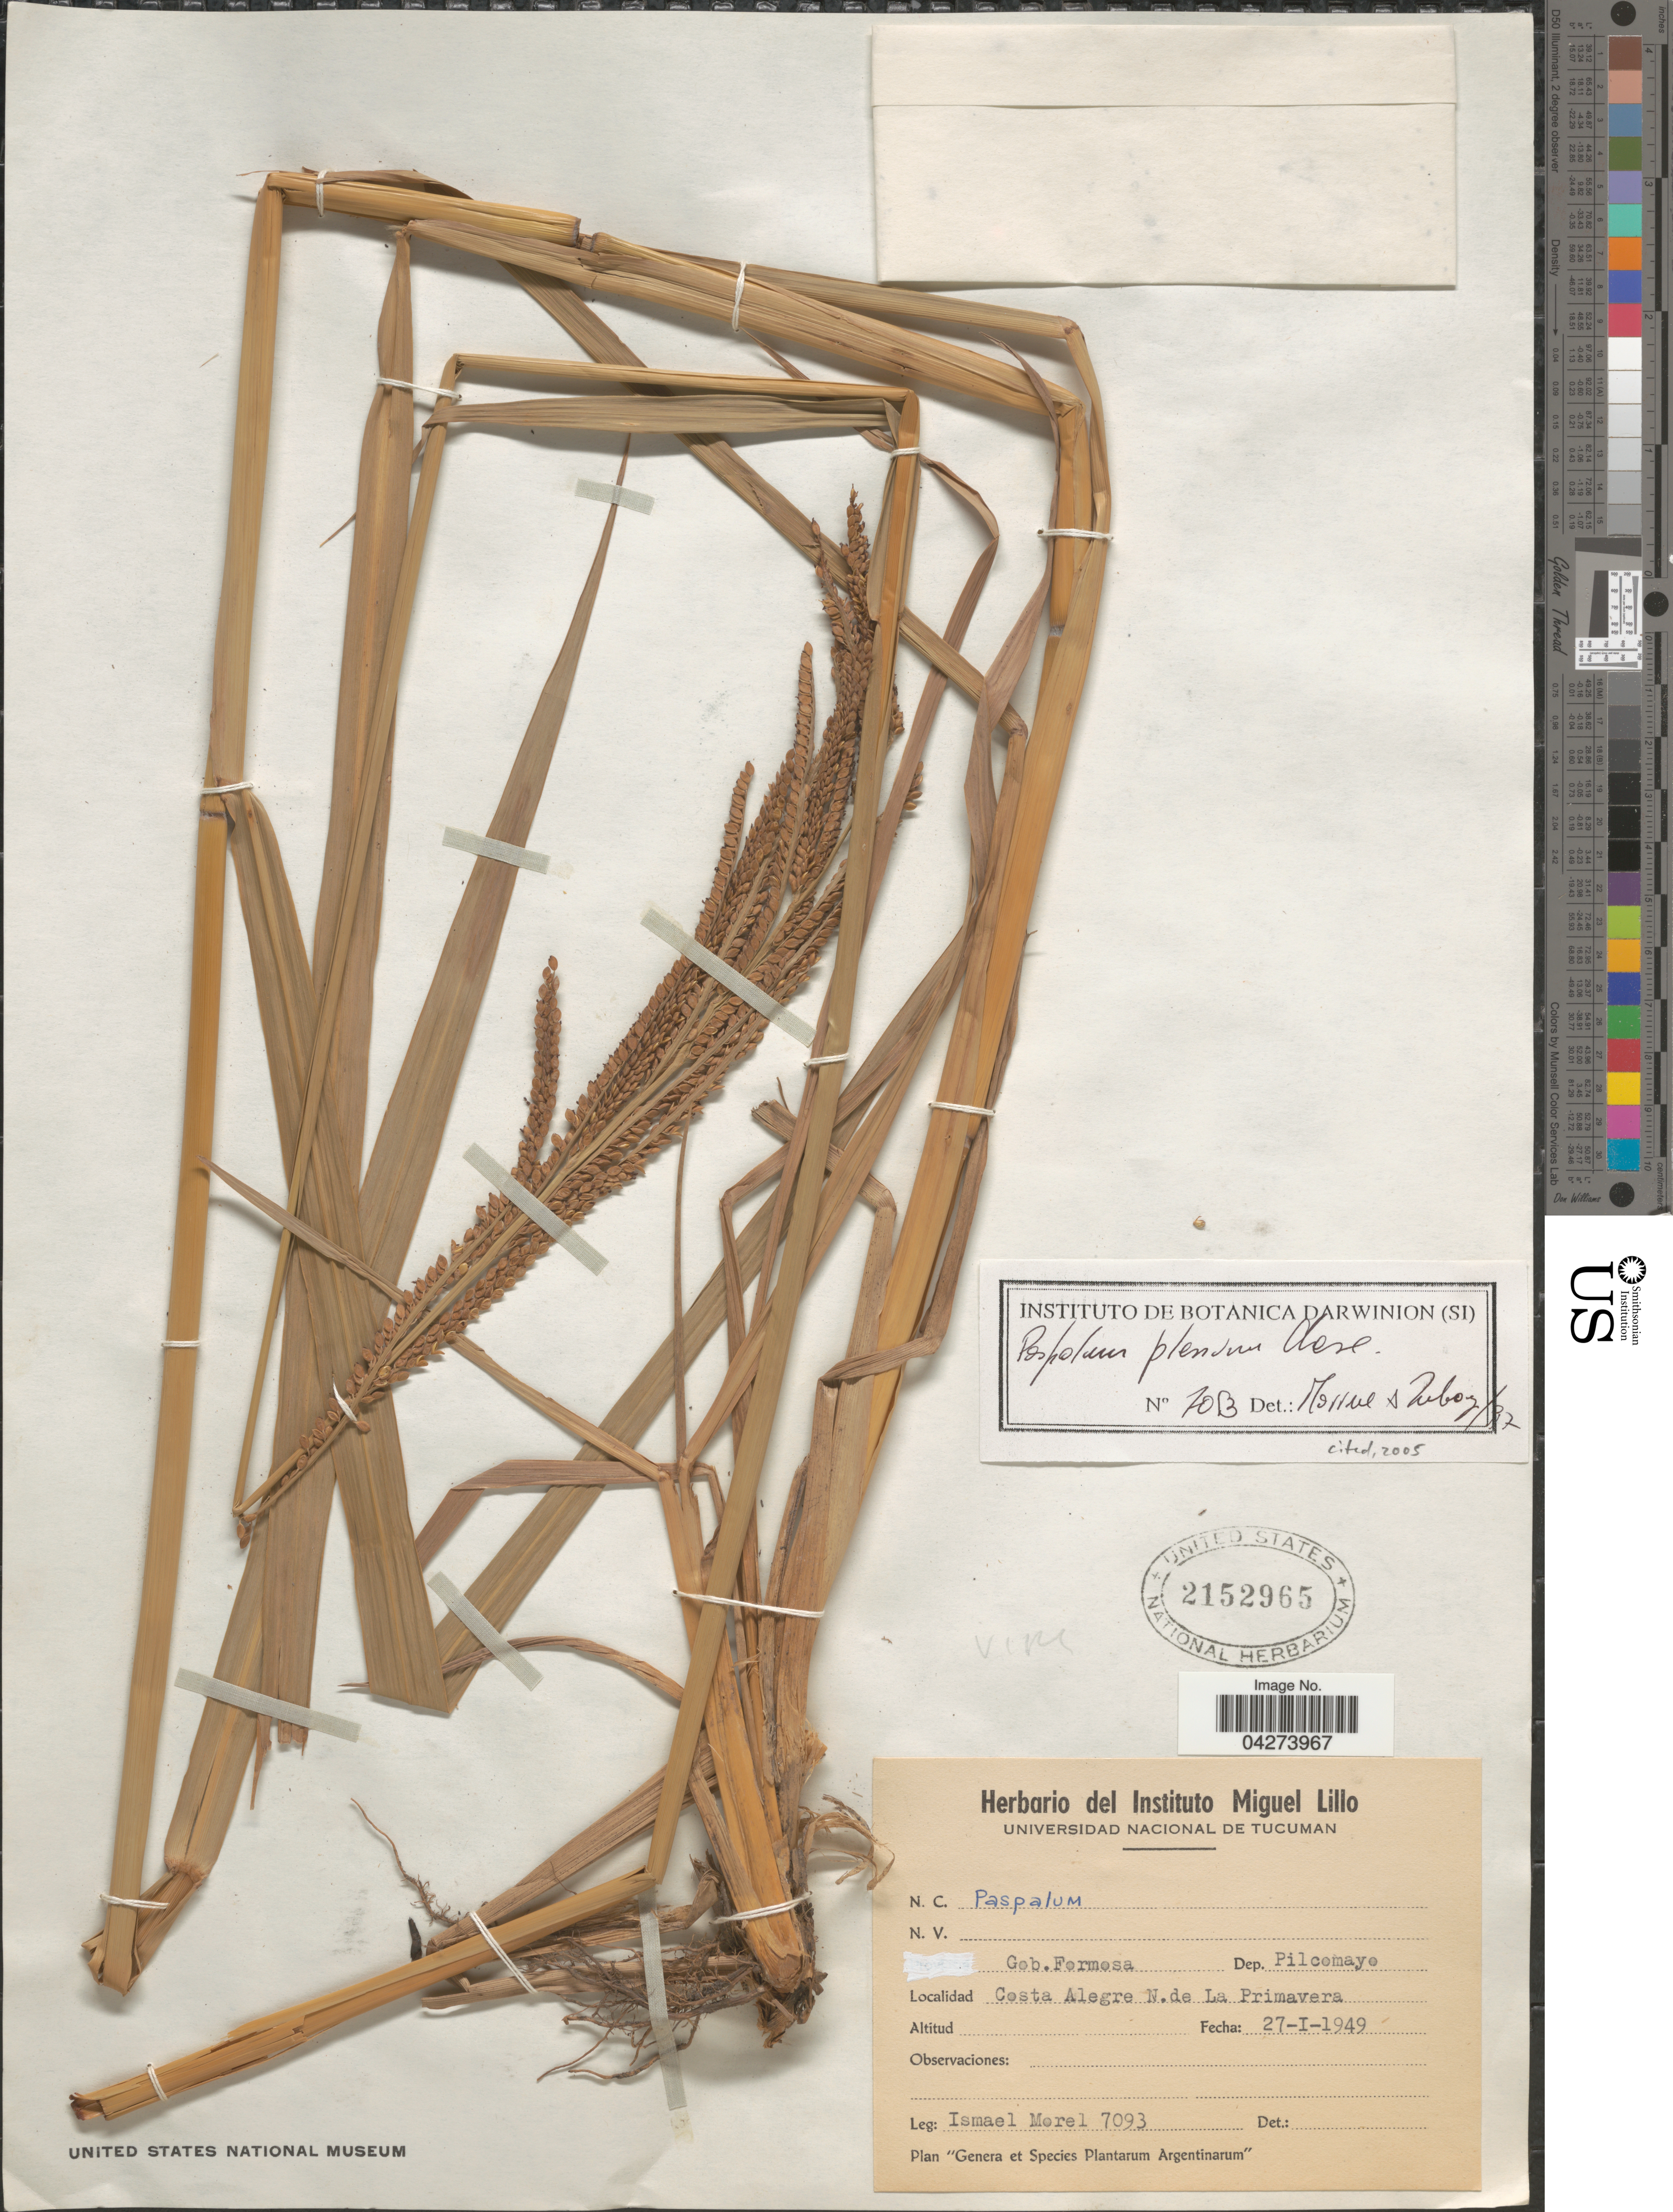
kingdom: Plantae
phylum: Tracheophyta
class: Liliopsida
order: Poales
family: Poaceae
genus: Paspalum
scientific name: Paspalum plenum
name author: Chase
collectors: I. Morel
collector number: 7093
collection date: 1949-01-27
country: Argentina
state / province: Formosa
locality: Gob. Formosa. Dep. Pilcomayo. Costa Alegre N. de La Primavera.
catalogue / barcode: US 2152965